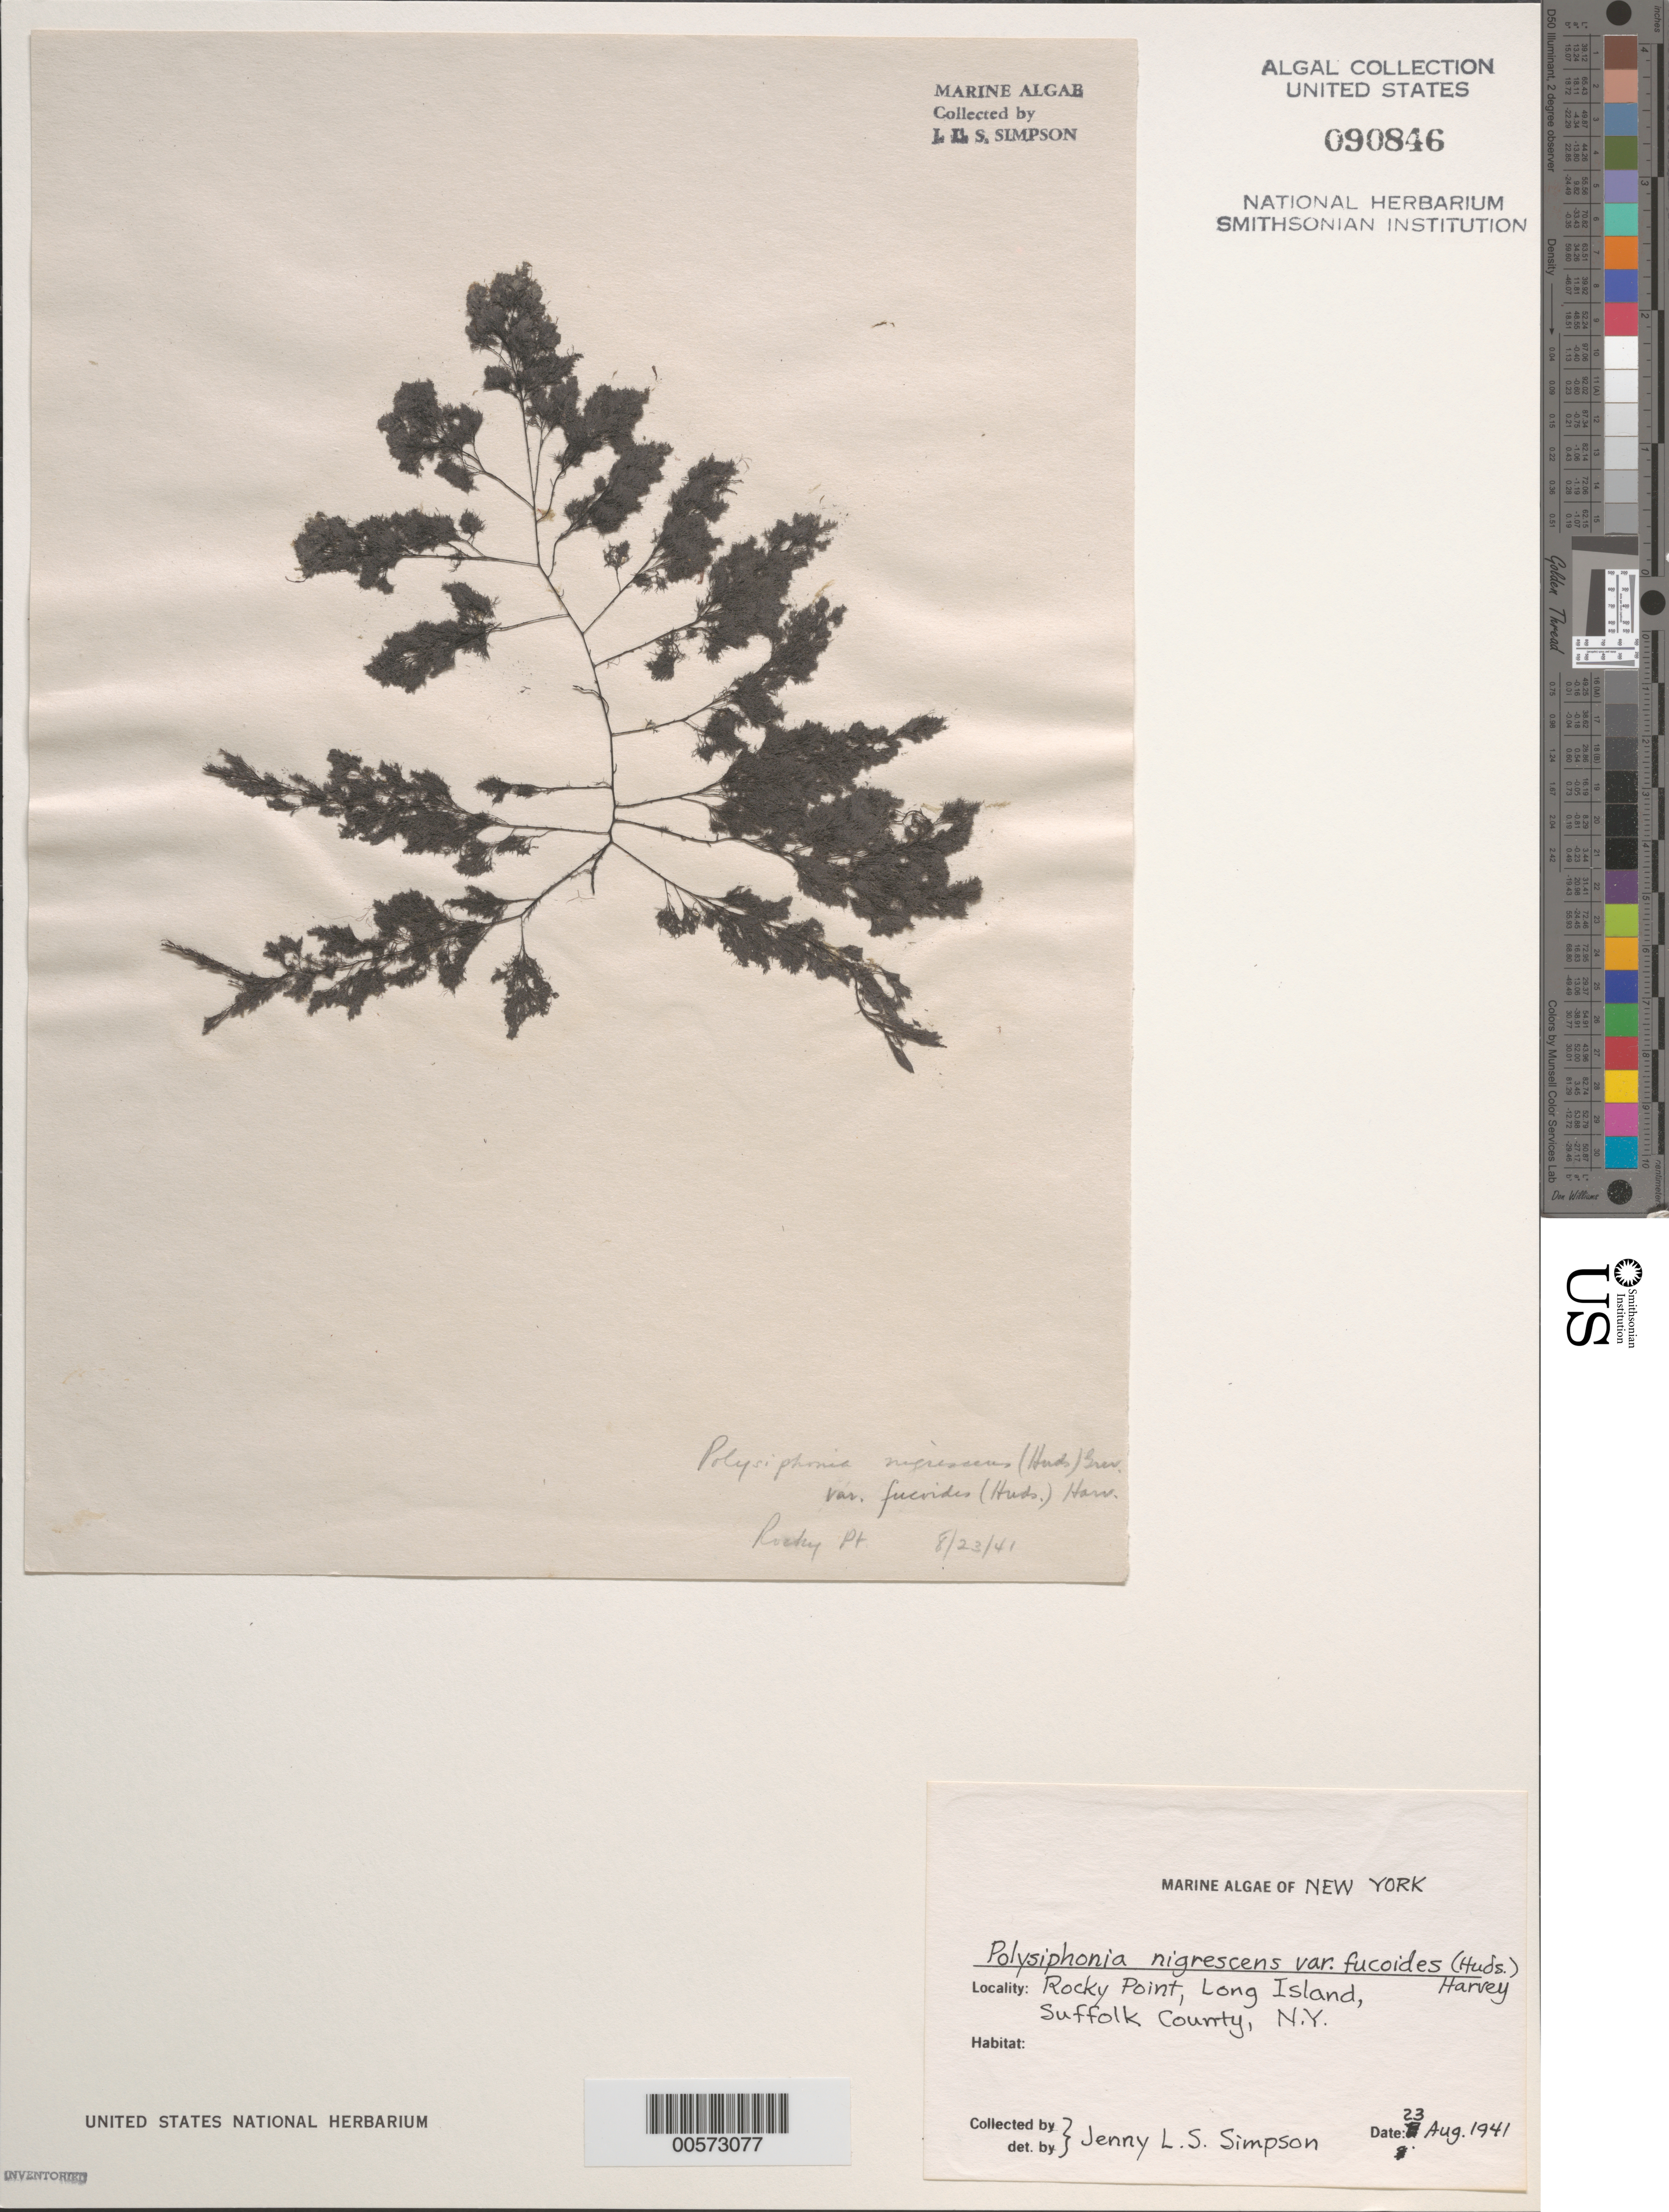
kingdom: Plantae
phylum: Rhodophyta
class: Florideophyceae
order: Ceramiales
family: Rhodomelaceae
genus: Vertebrata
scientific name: Vertebrata fucoides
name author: (Hudson) Kuntze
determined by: Algae name updating Project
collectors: J. Simpson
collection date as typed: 23 Aug 1941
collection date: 1941-08-23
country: United States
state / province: New York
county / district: Suffolk County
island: Long Island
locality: Rocky Point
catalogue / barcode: US 90846